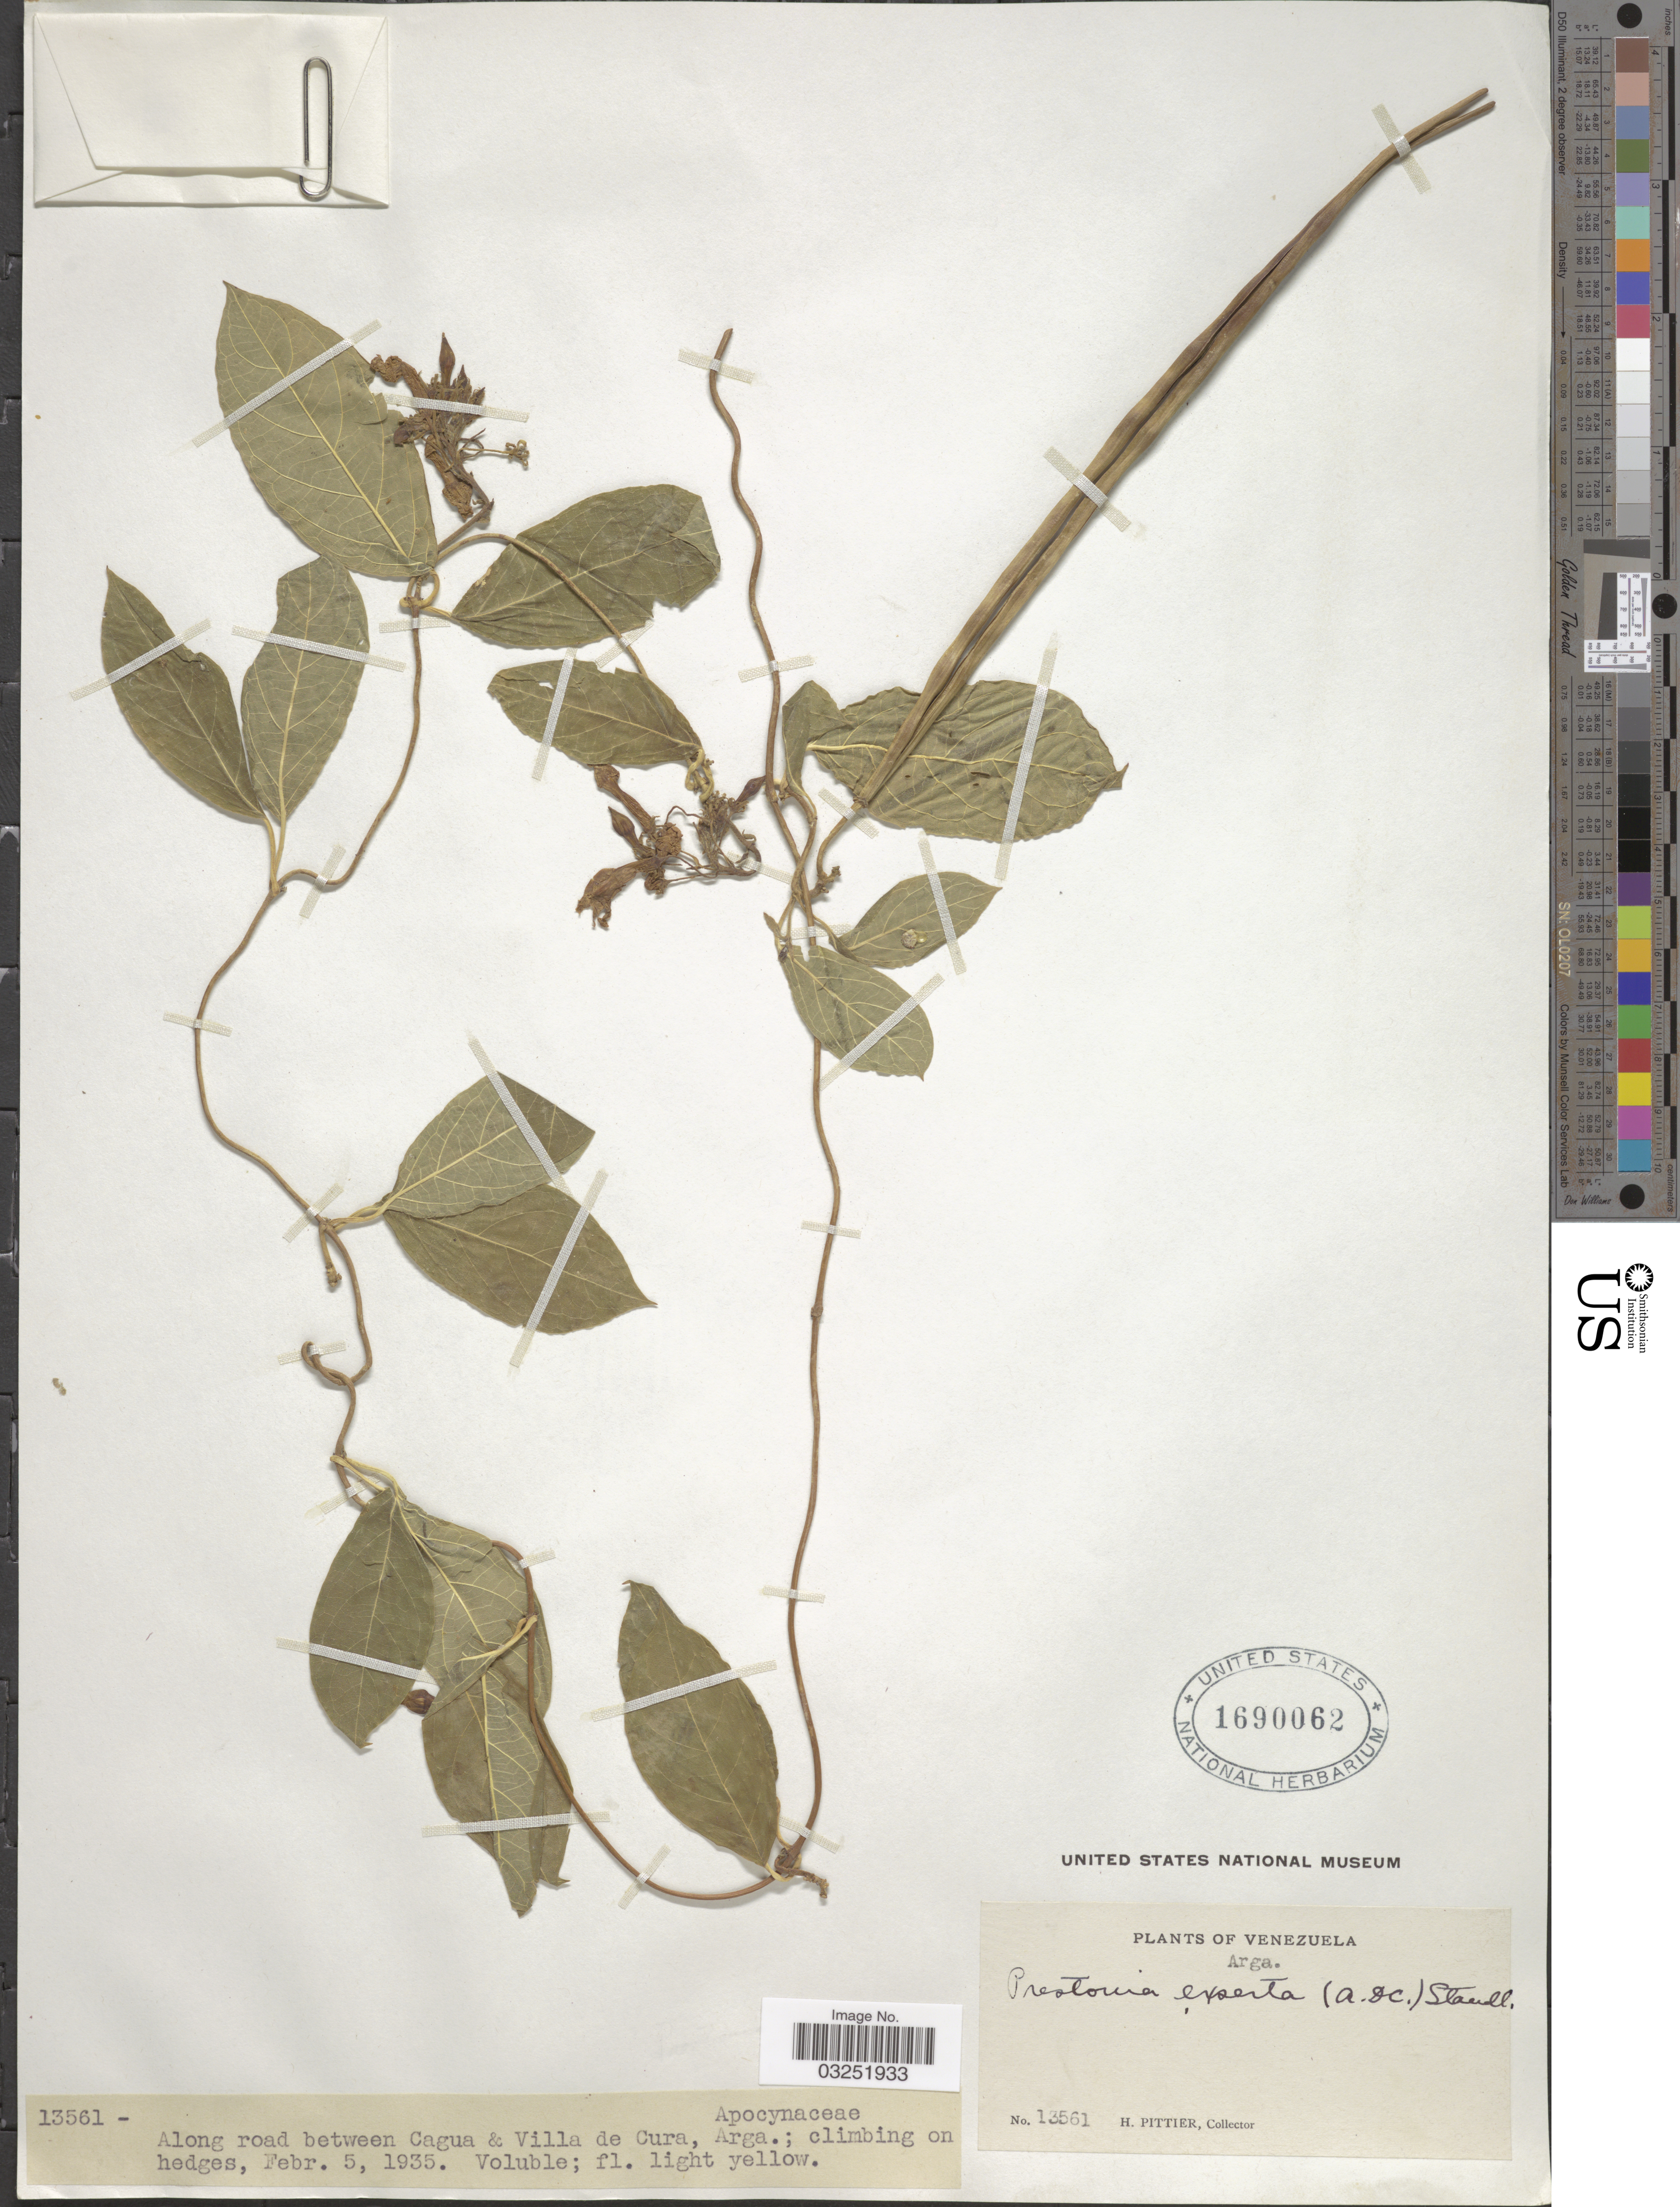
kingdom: Plantae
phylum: Tracheophyta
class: Magnoliopsida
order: Gentianales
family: Apocynaceae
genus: Prestonia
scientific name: Prestonia exserta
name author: (A. DC.) Standl.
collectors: H. F. Pittier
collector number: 13561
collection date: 1935-02-05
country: Venezuela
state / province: Aragua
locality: Along road between Cagua & Villa de Cura, Arga.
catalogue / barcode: US 1690062